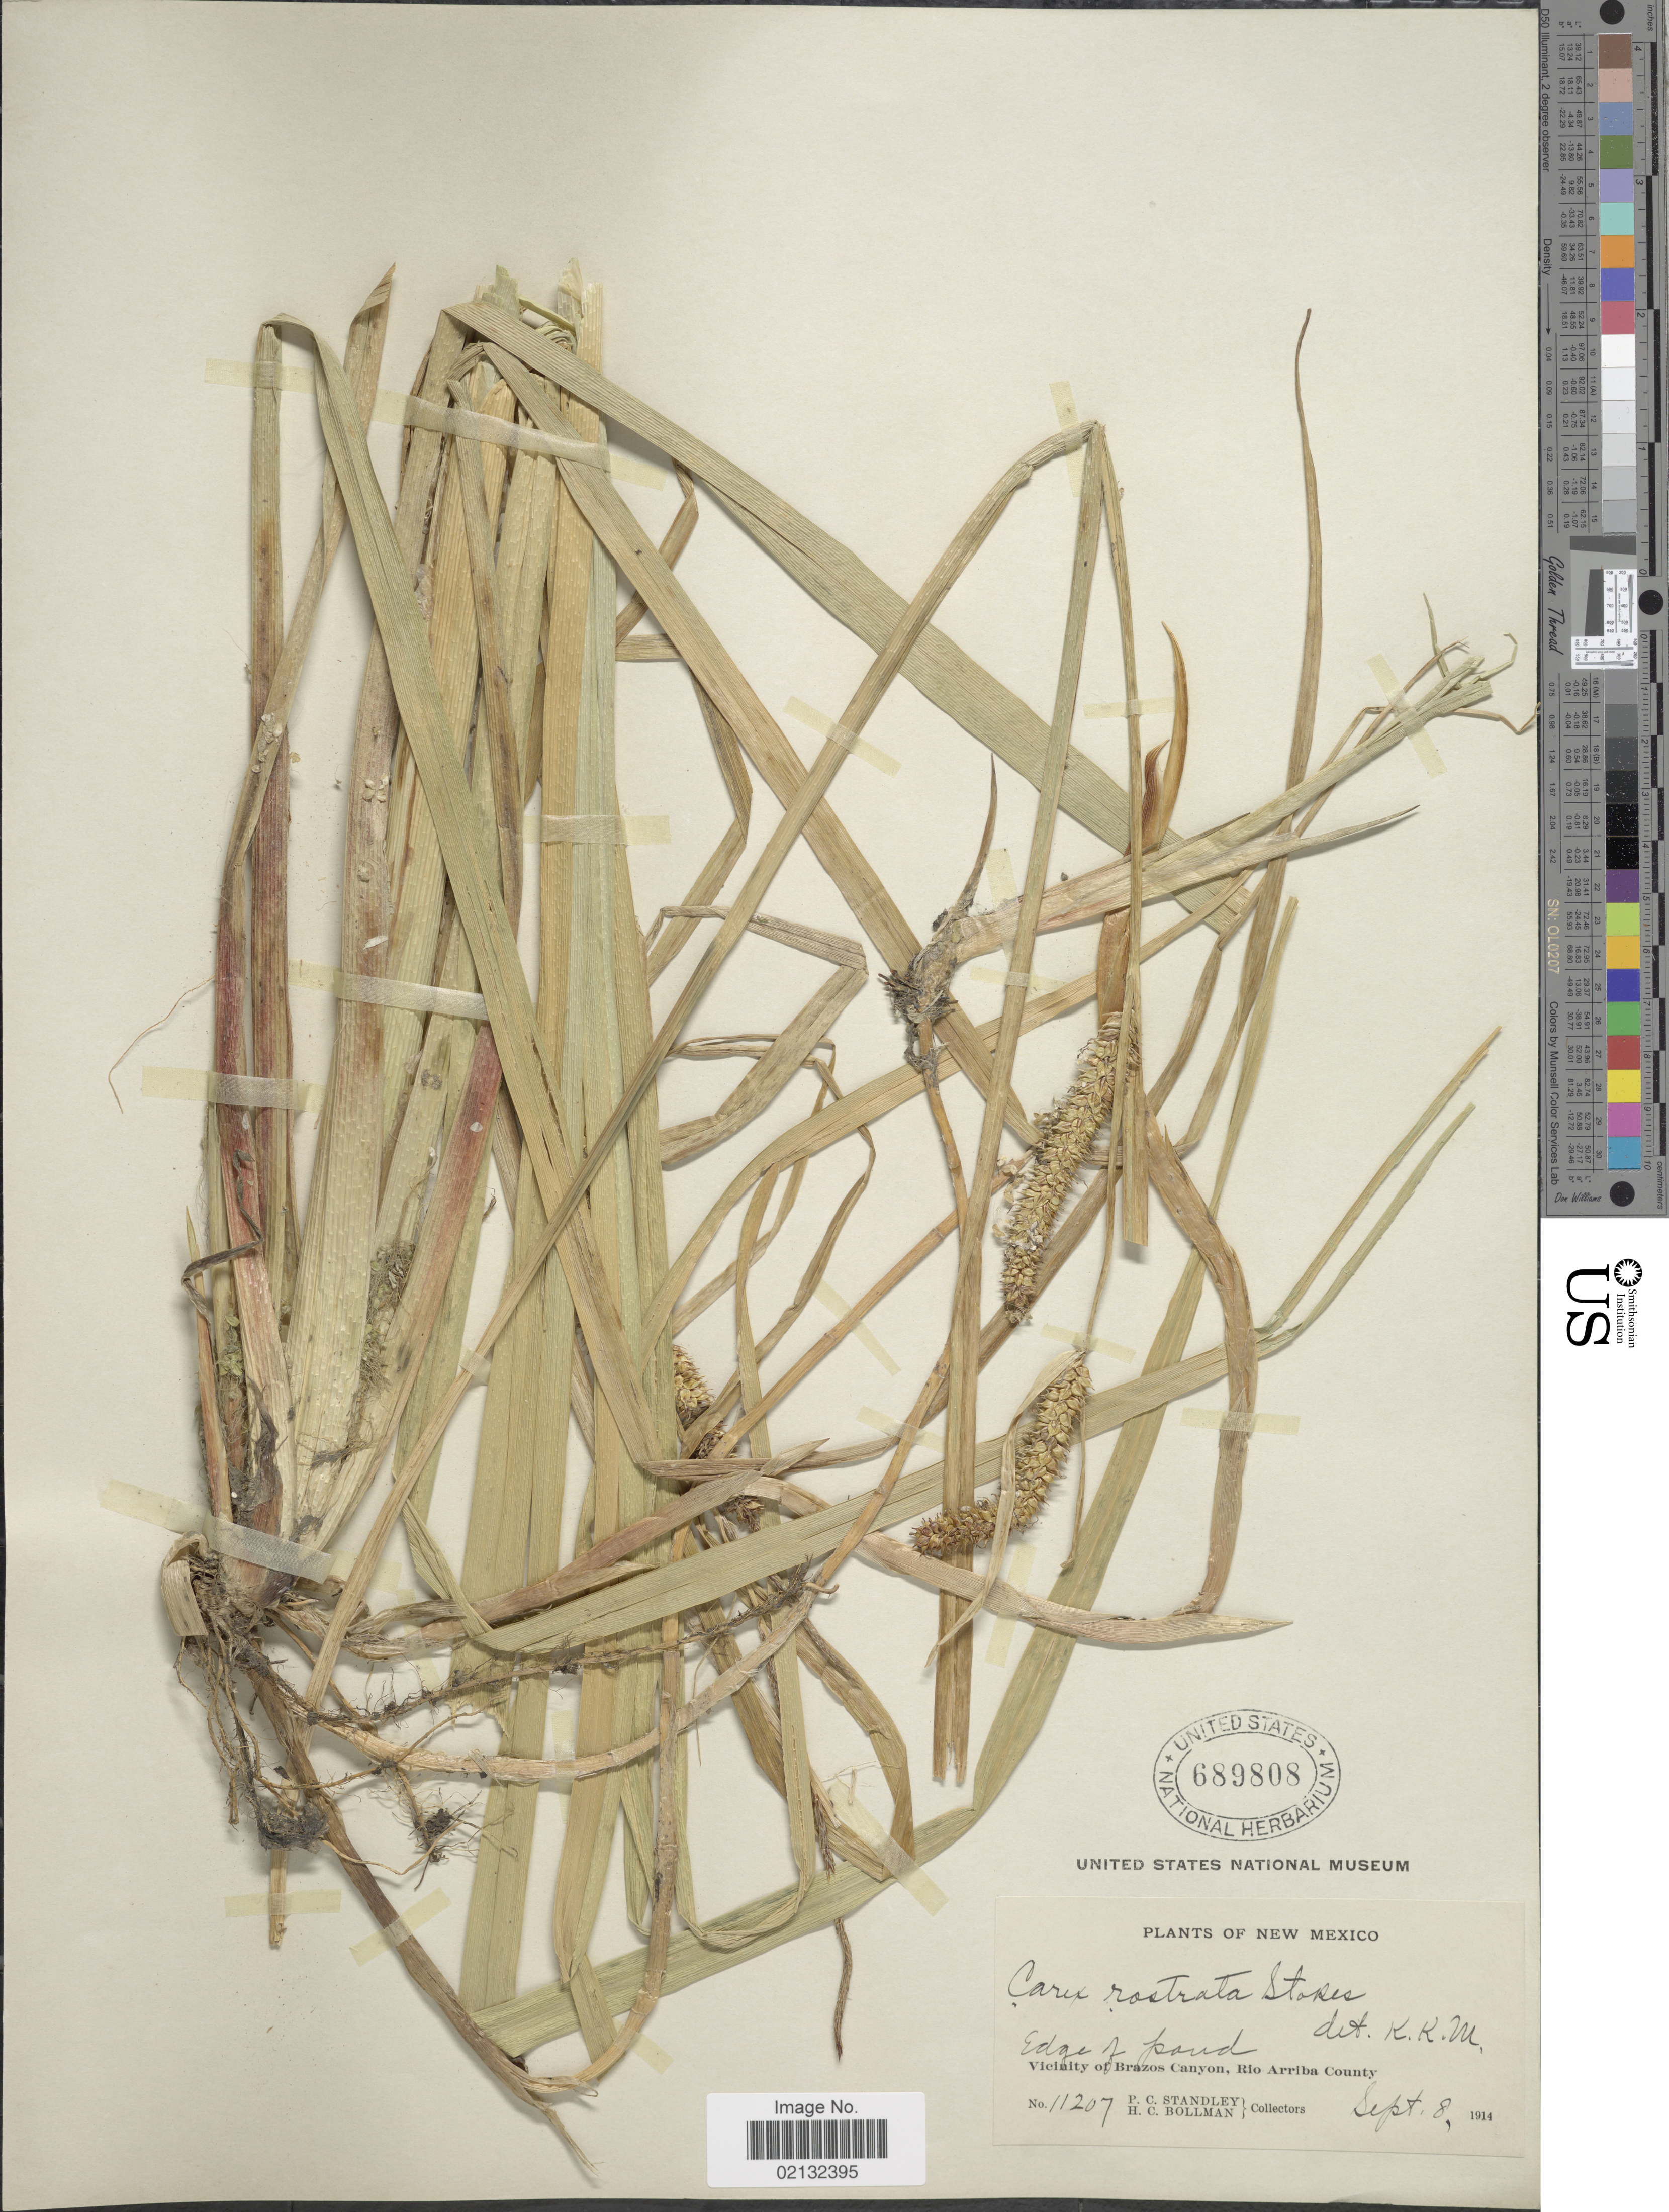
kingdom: Plantae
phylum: Tracheophyta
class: Liliopsida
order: Poales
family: Cyperaceae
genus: Carex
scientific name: Carex rostrata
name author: Stokes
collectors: P. C. Standley & H. C. Bollman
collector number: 11207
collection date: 1914-09-08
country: United States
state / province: New Mexico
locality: Edge of pond, vicinity of Brazos Canyon, Rio Arriba County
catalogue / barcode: US 689808